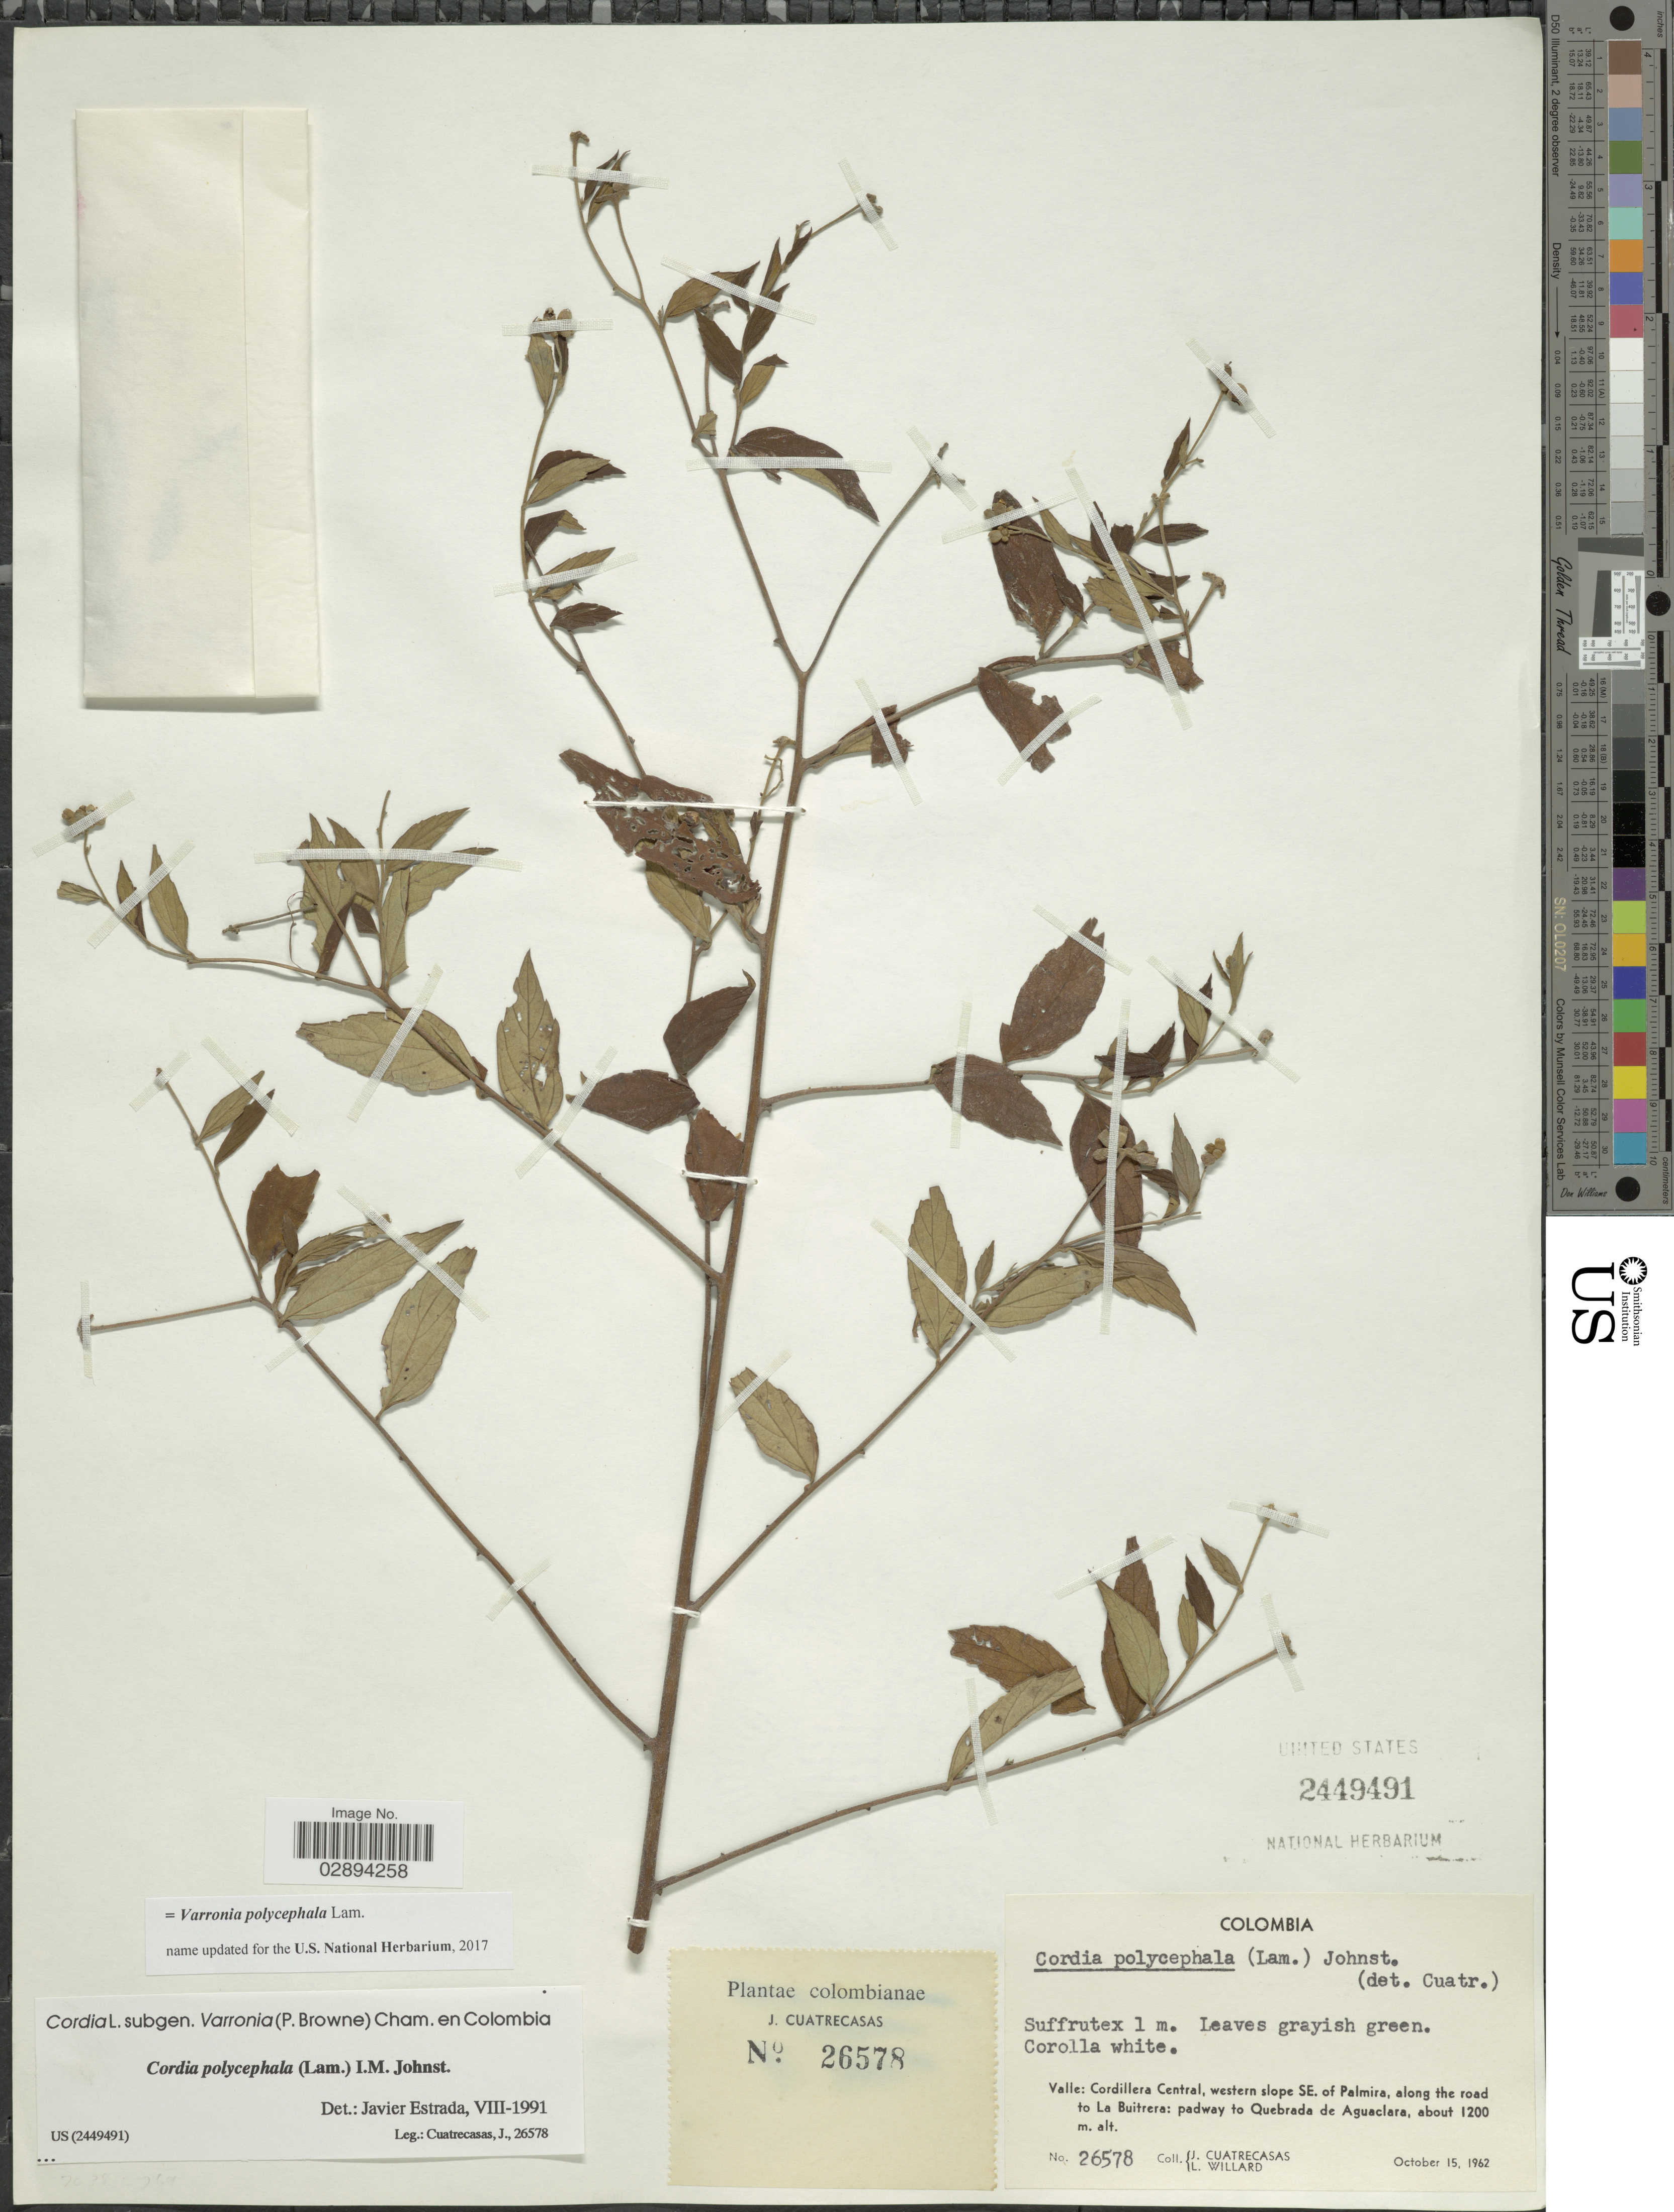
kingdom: Plantae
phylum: Tracheophyta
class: Magnoliopsida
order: Boraginales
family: Cordiaceae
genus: Varronia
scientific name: Varronia polycephala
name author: Lam.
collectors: J. Cuatrecasas & L. Willard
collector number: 26578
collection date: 1962-10-15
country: Colombia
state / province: Valle del Cauca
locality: Valle, Cordillera Central, western slope SE. of Palmira, along the road to La Buitrera, padway to Quebrada de Aguaclara.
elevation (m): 1200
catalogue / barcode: US 2449491